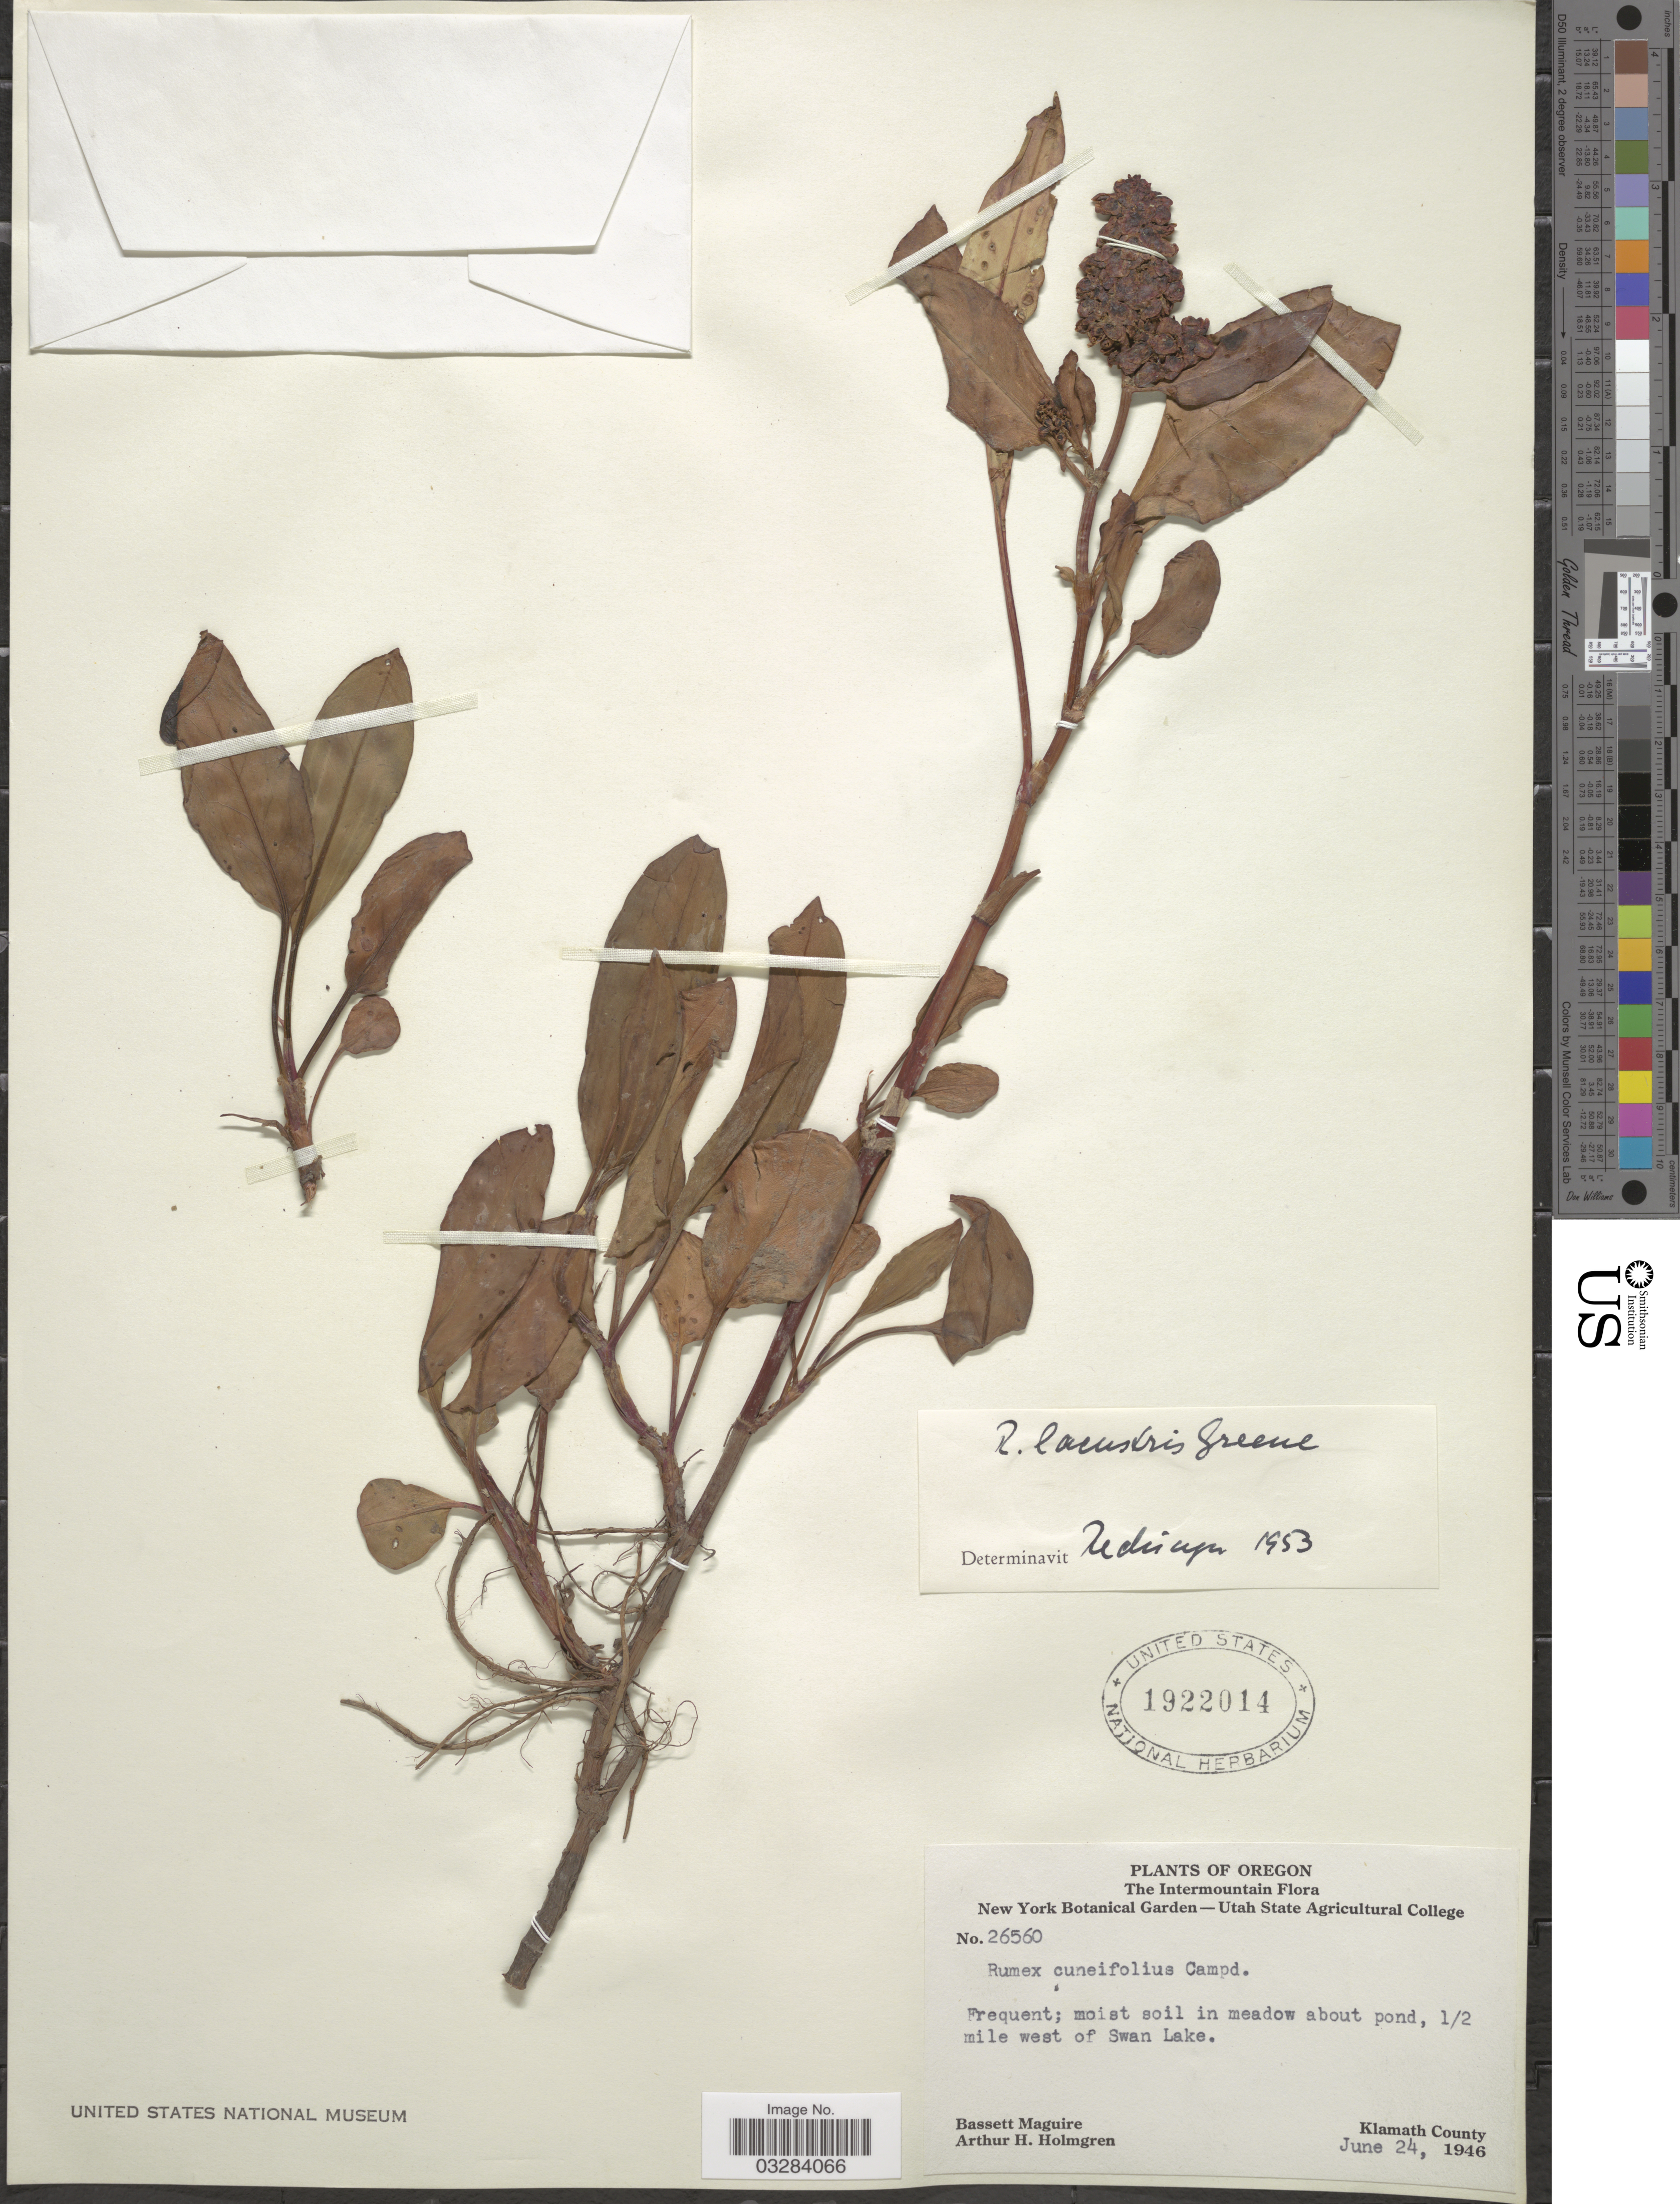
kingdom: Plantae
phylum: Tracheophyta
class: Magnoliopsida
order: Caryophyllales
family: Polygonaceae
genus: Rumex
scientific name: Rumex lacustris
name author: Greene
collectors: B. Maguire & A. H. Holmgren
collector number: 26560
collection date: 1946-06-24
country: United States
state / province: Oregon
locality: The Intermountain. 1/2 mile west of Swan Lake. Klamath County.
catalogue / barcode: US 1922014